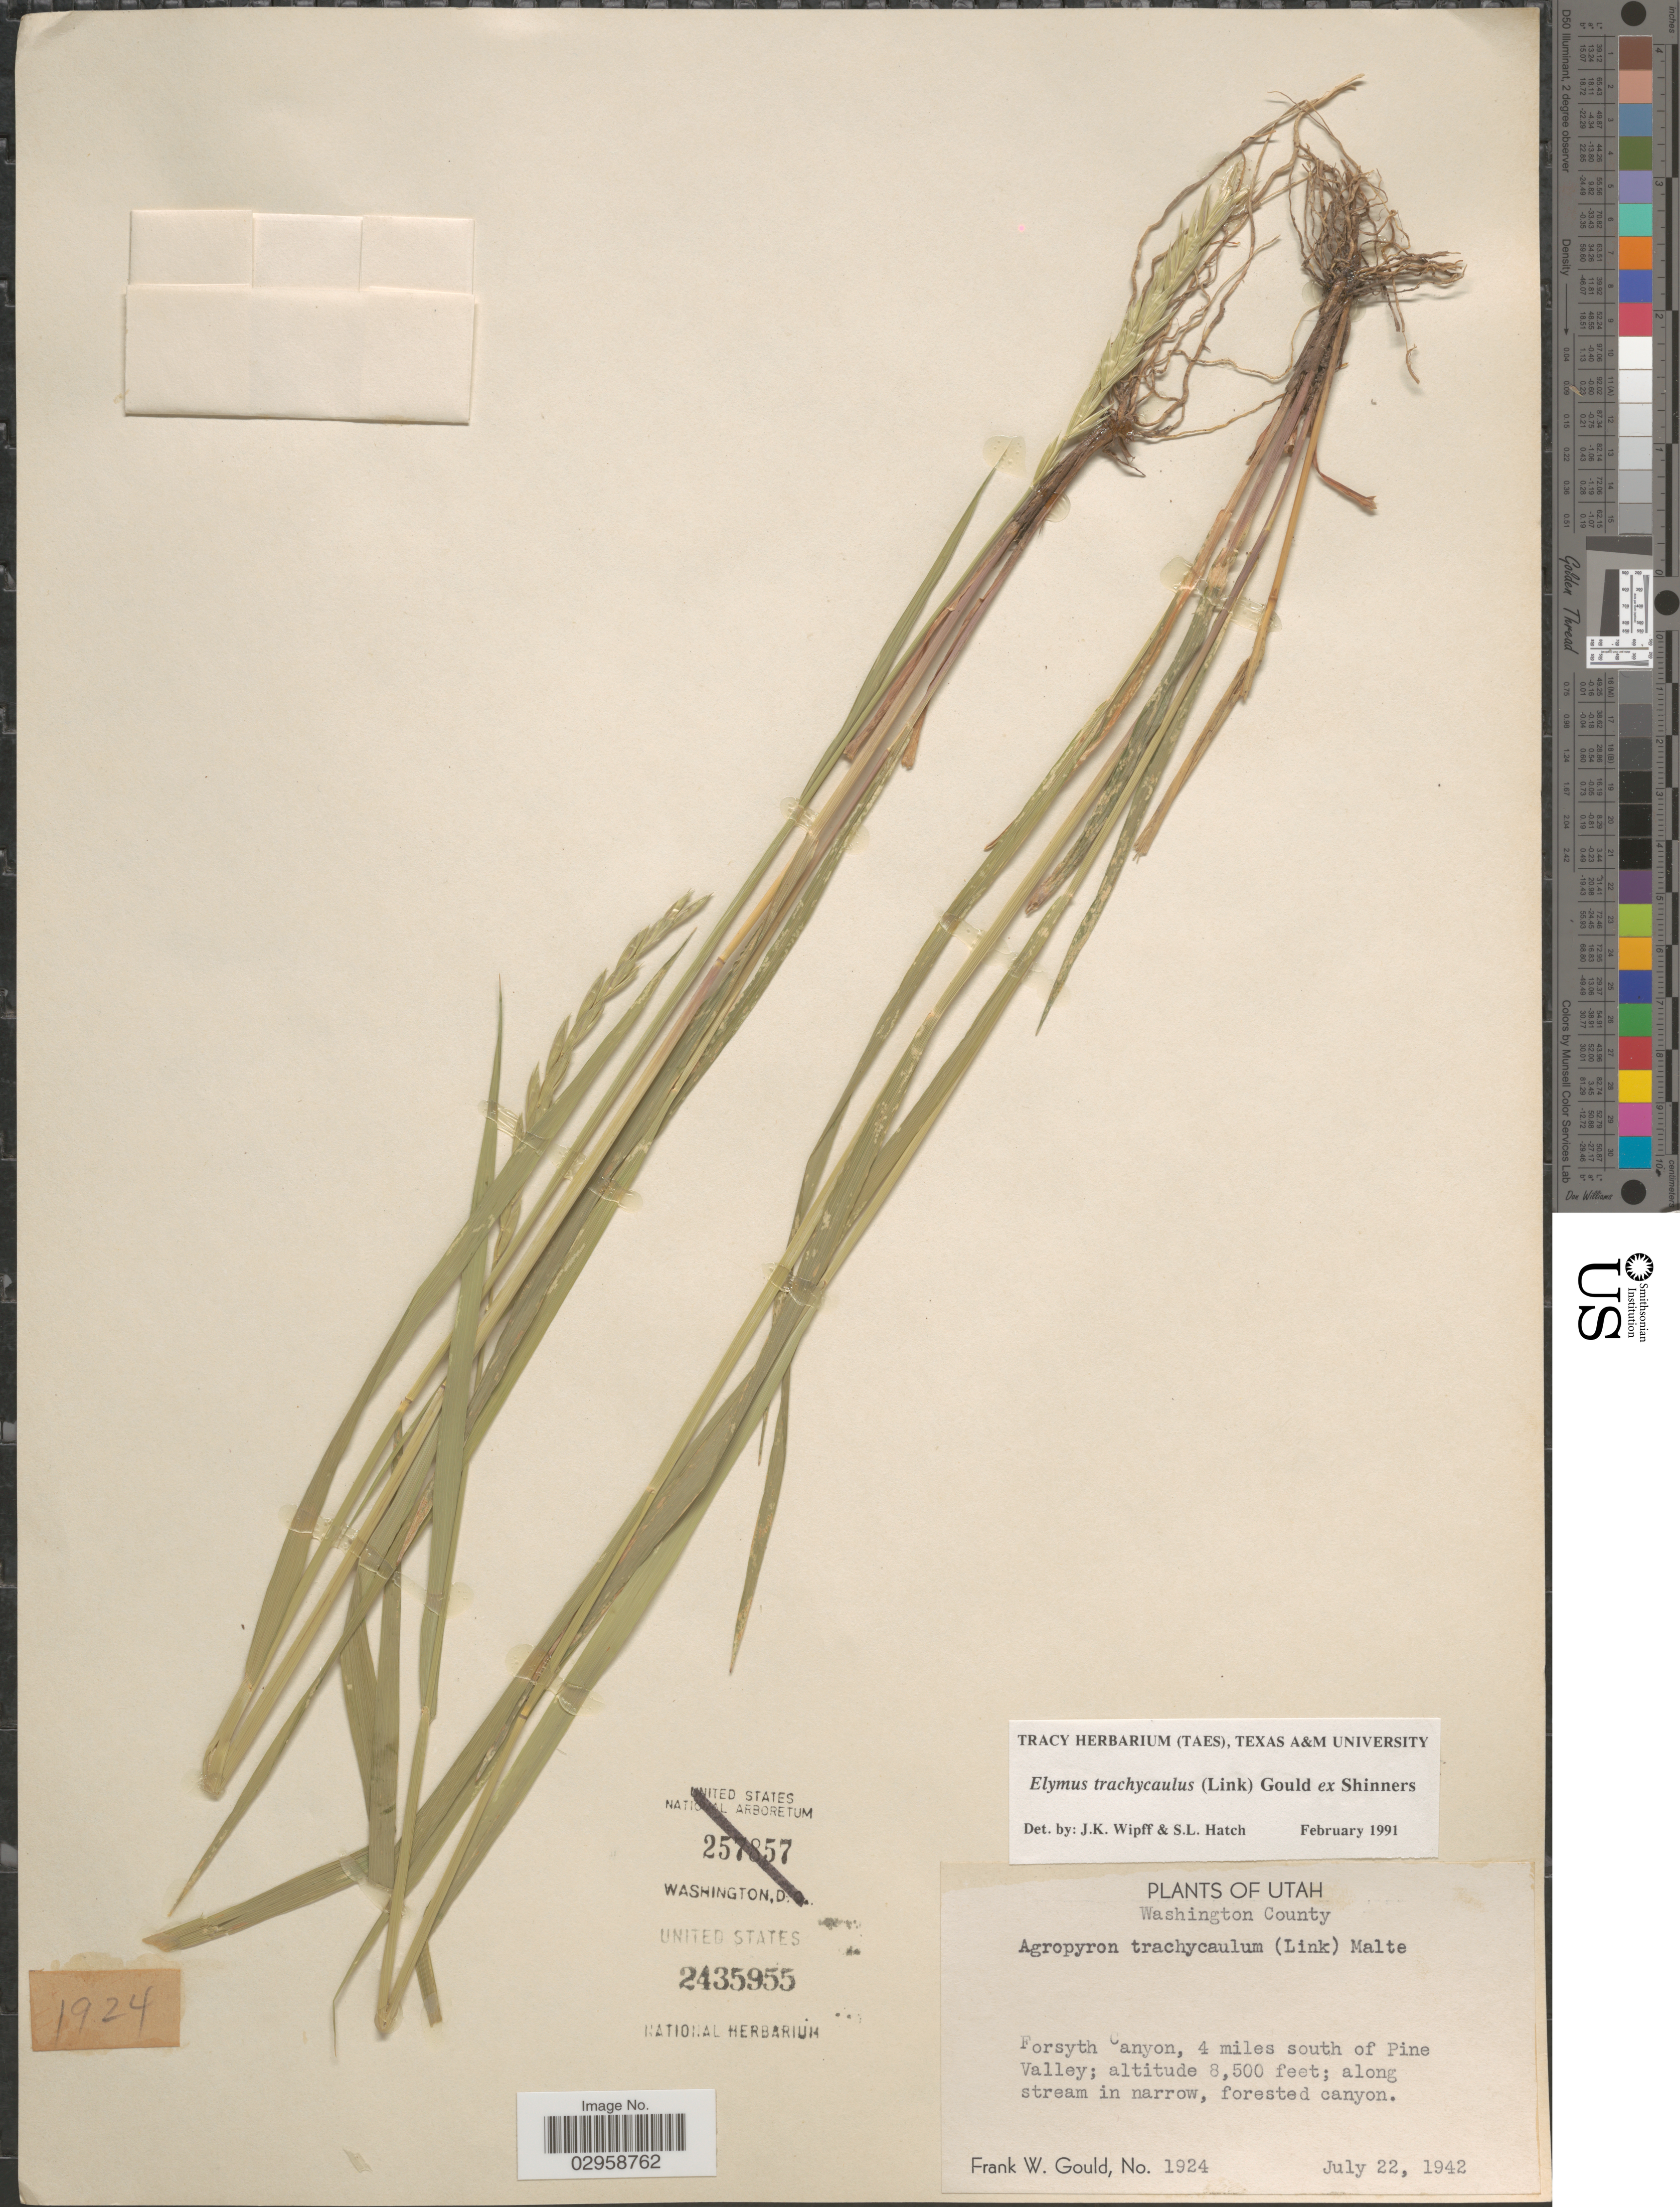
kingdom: Plantae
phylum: Tracheophyta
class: Liliopsida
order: Poales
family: Poaceae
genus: Elymus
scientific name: Elymus trachycaulus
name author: (Link) Gould ex Shinners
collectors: F. W. Gould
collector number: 1924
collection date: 1942-07-22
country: United States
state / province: Utah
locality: Washington County. Forsyth Canyon, 4 miles south of Pine Valley.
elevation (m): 2591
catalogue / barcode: US 2435955